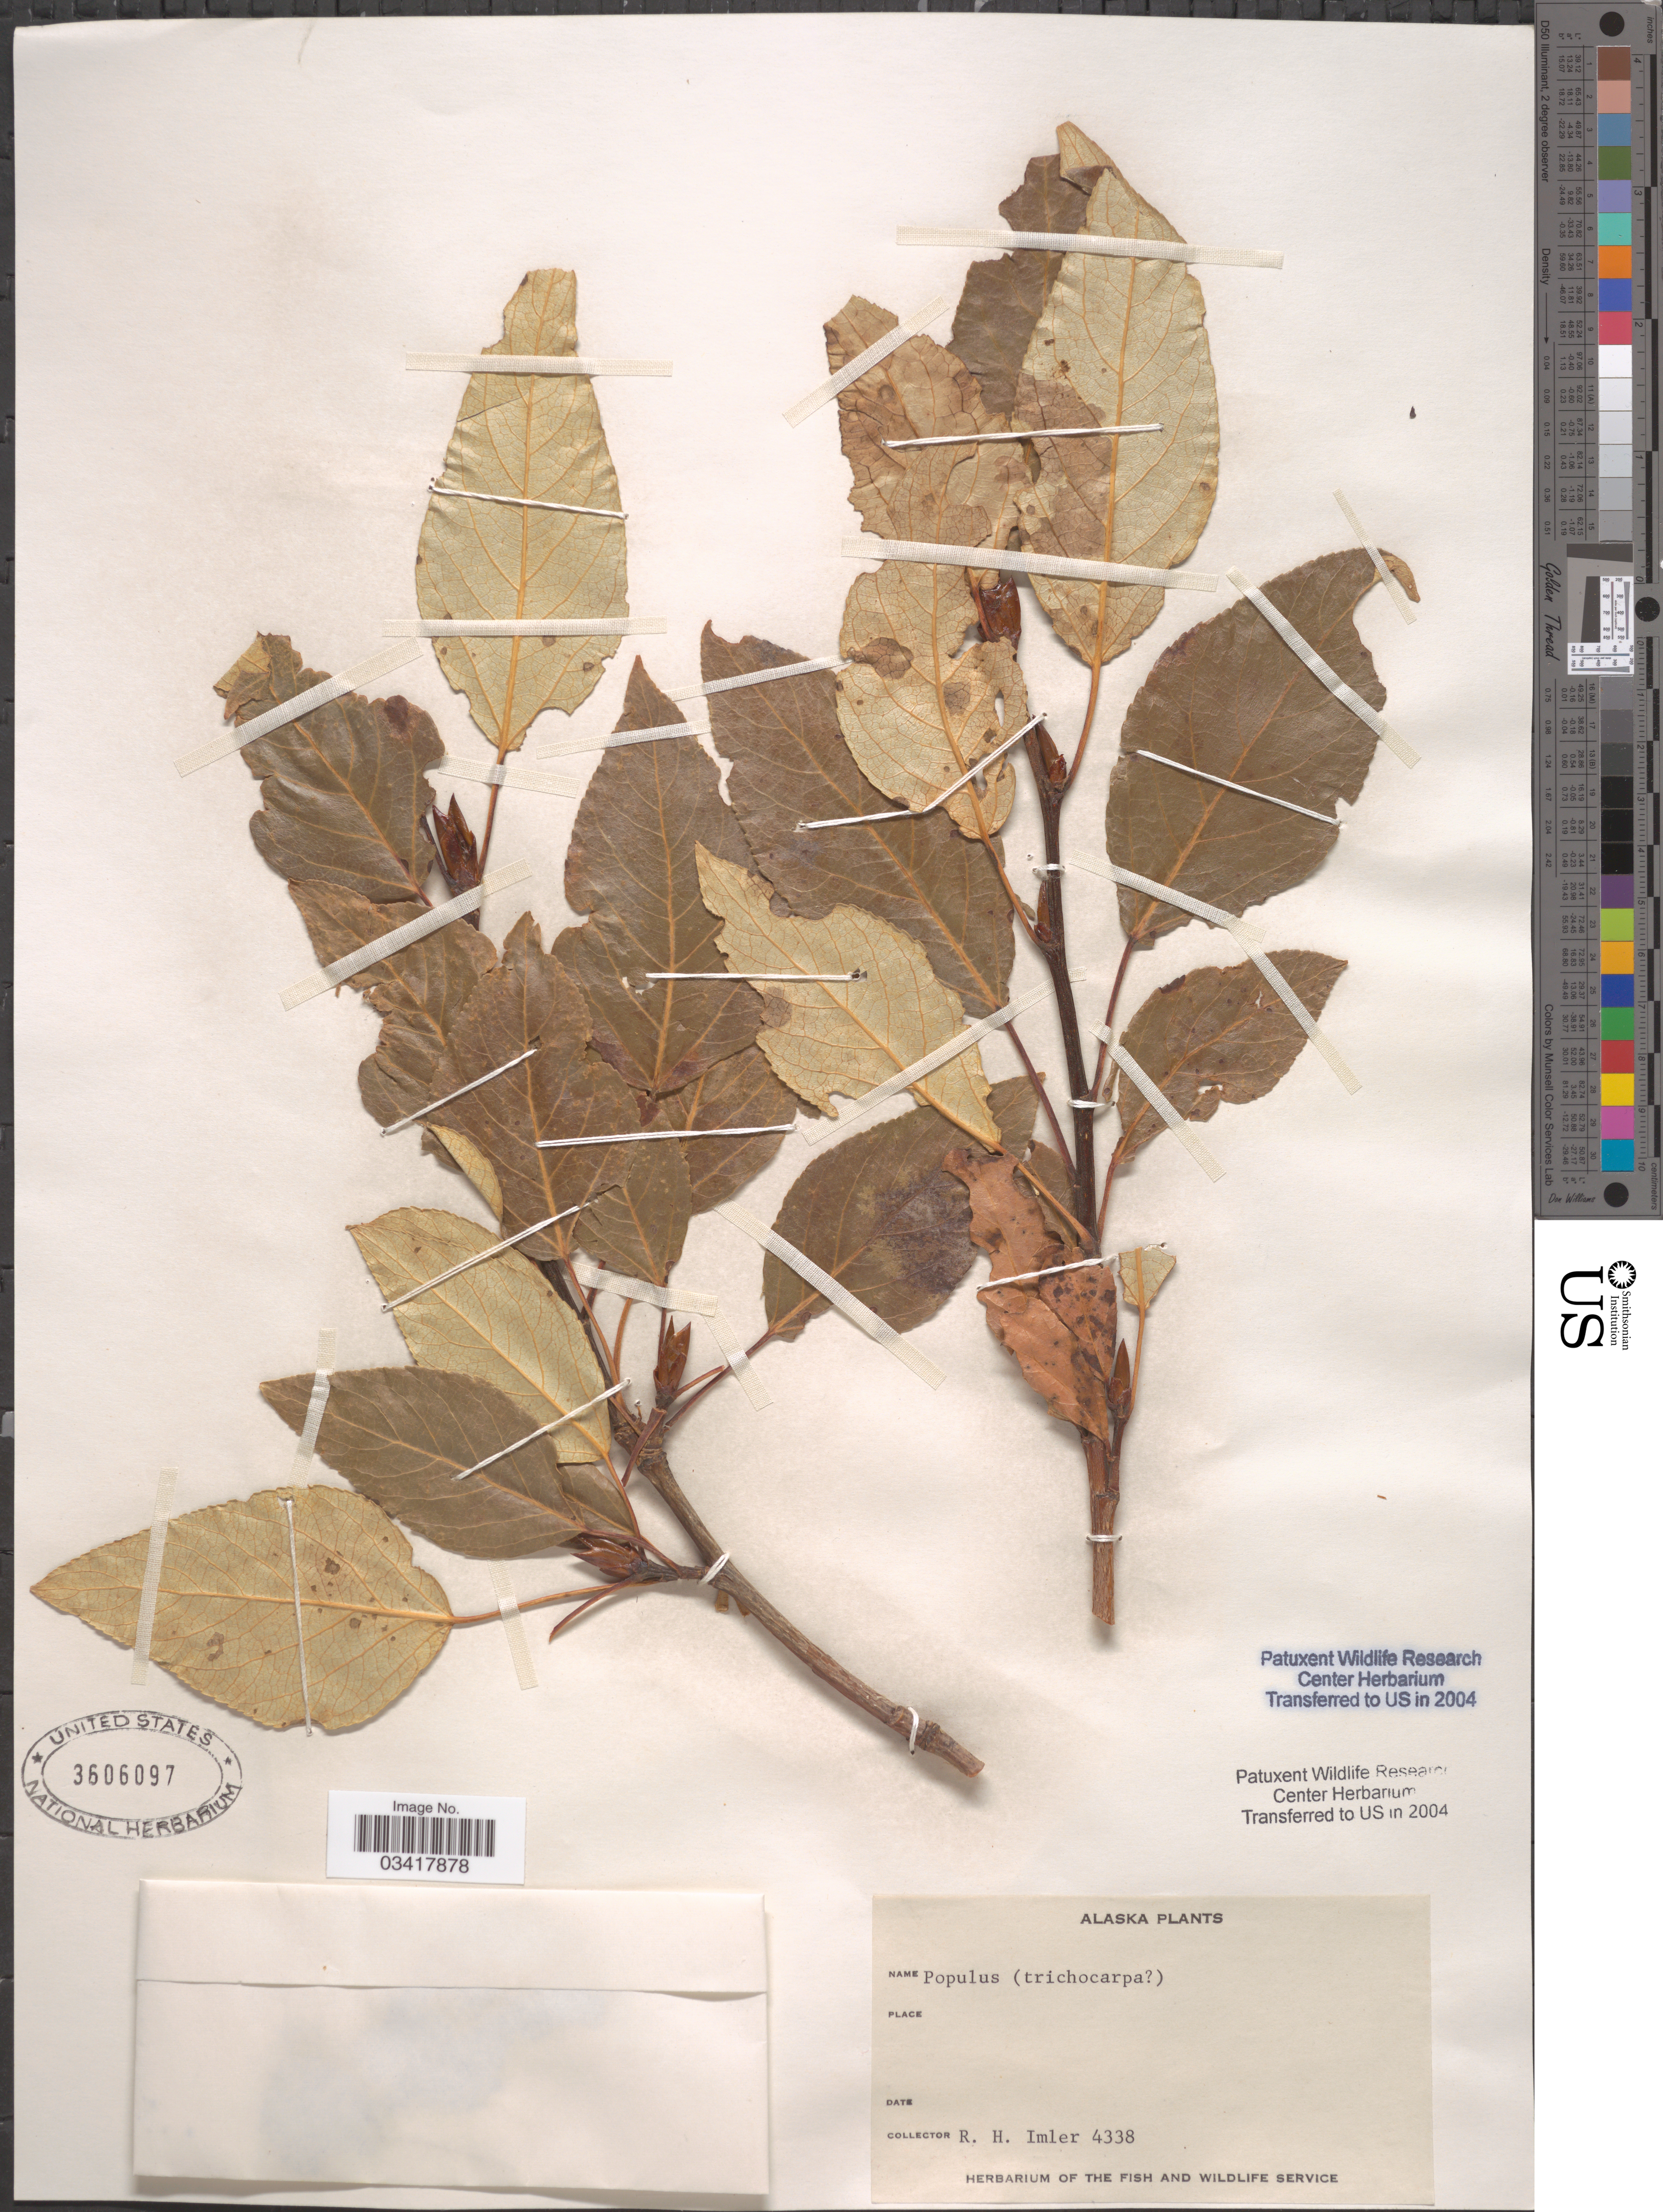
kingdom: Plantae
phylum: Tracheophyta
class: Magnoliopsida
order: Malpighiales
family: Salicaceae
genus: Populus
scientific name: Populus trichocarpa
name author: Torr. & A. Gray ex W. Hook.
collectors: R. Imler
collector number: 4338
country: United States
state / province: Alaska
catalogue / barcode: US 3606097